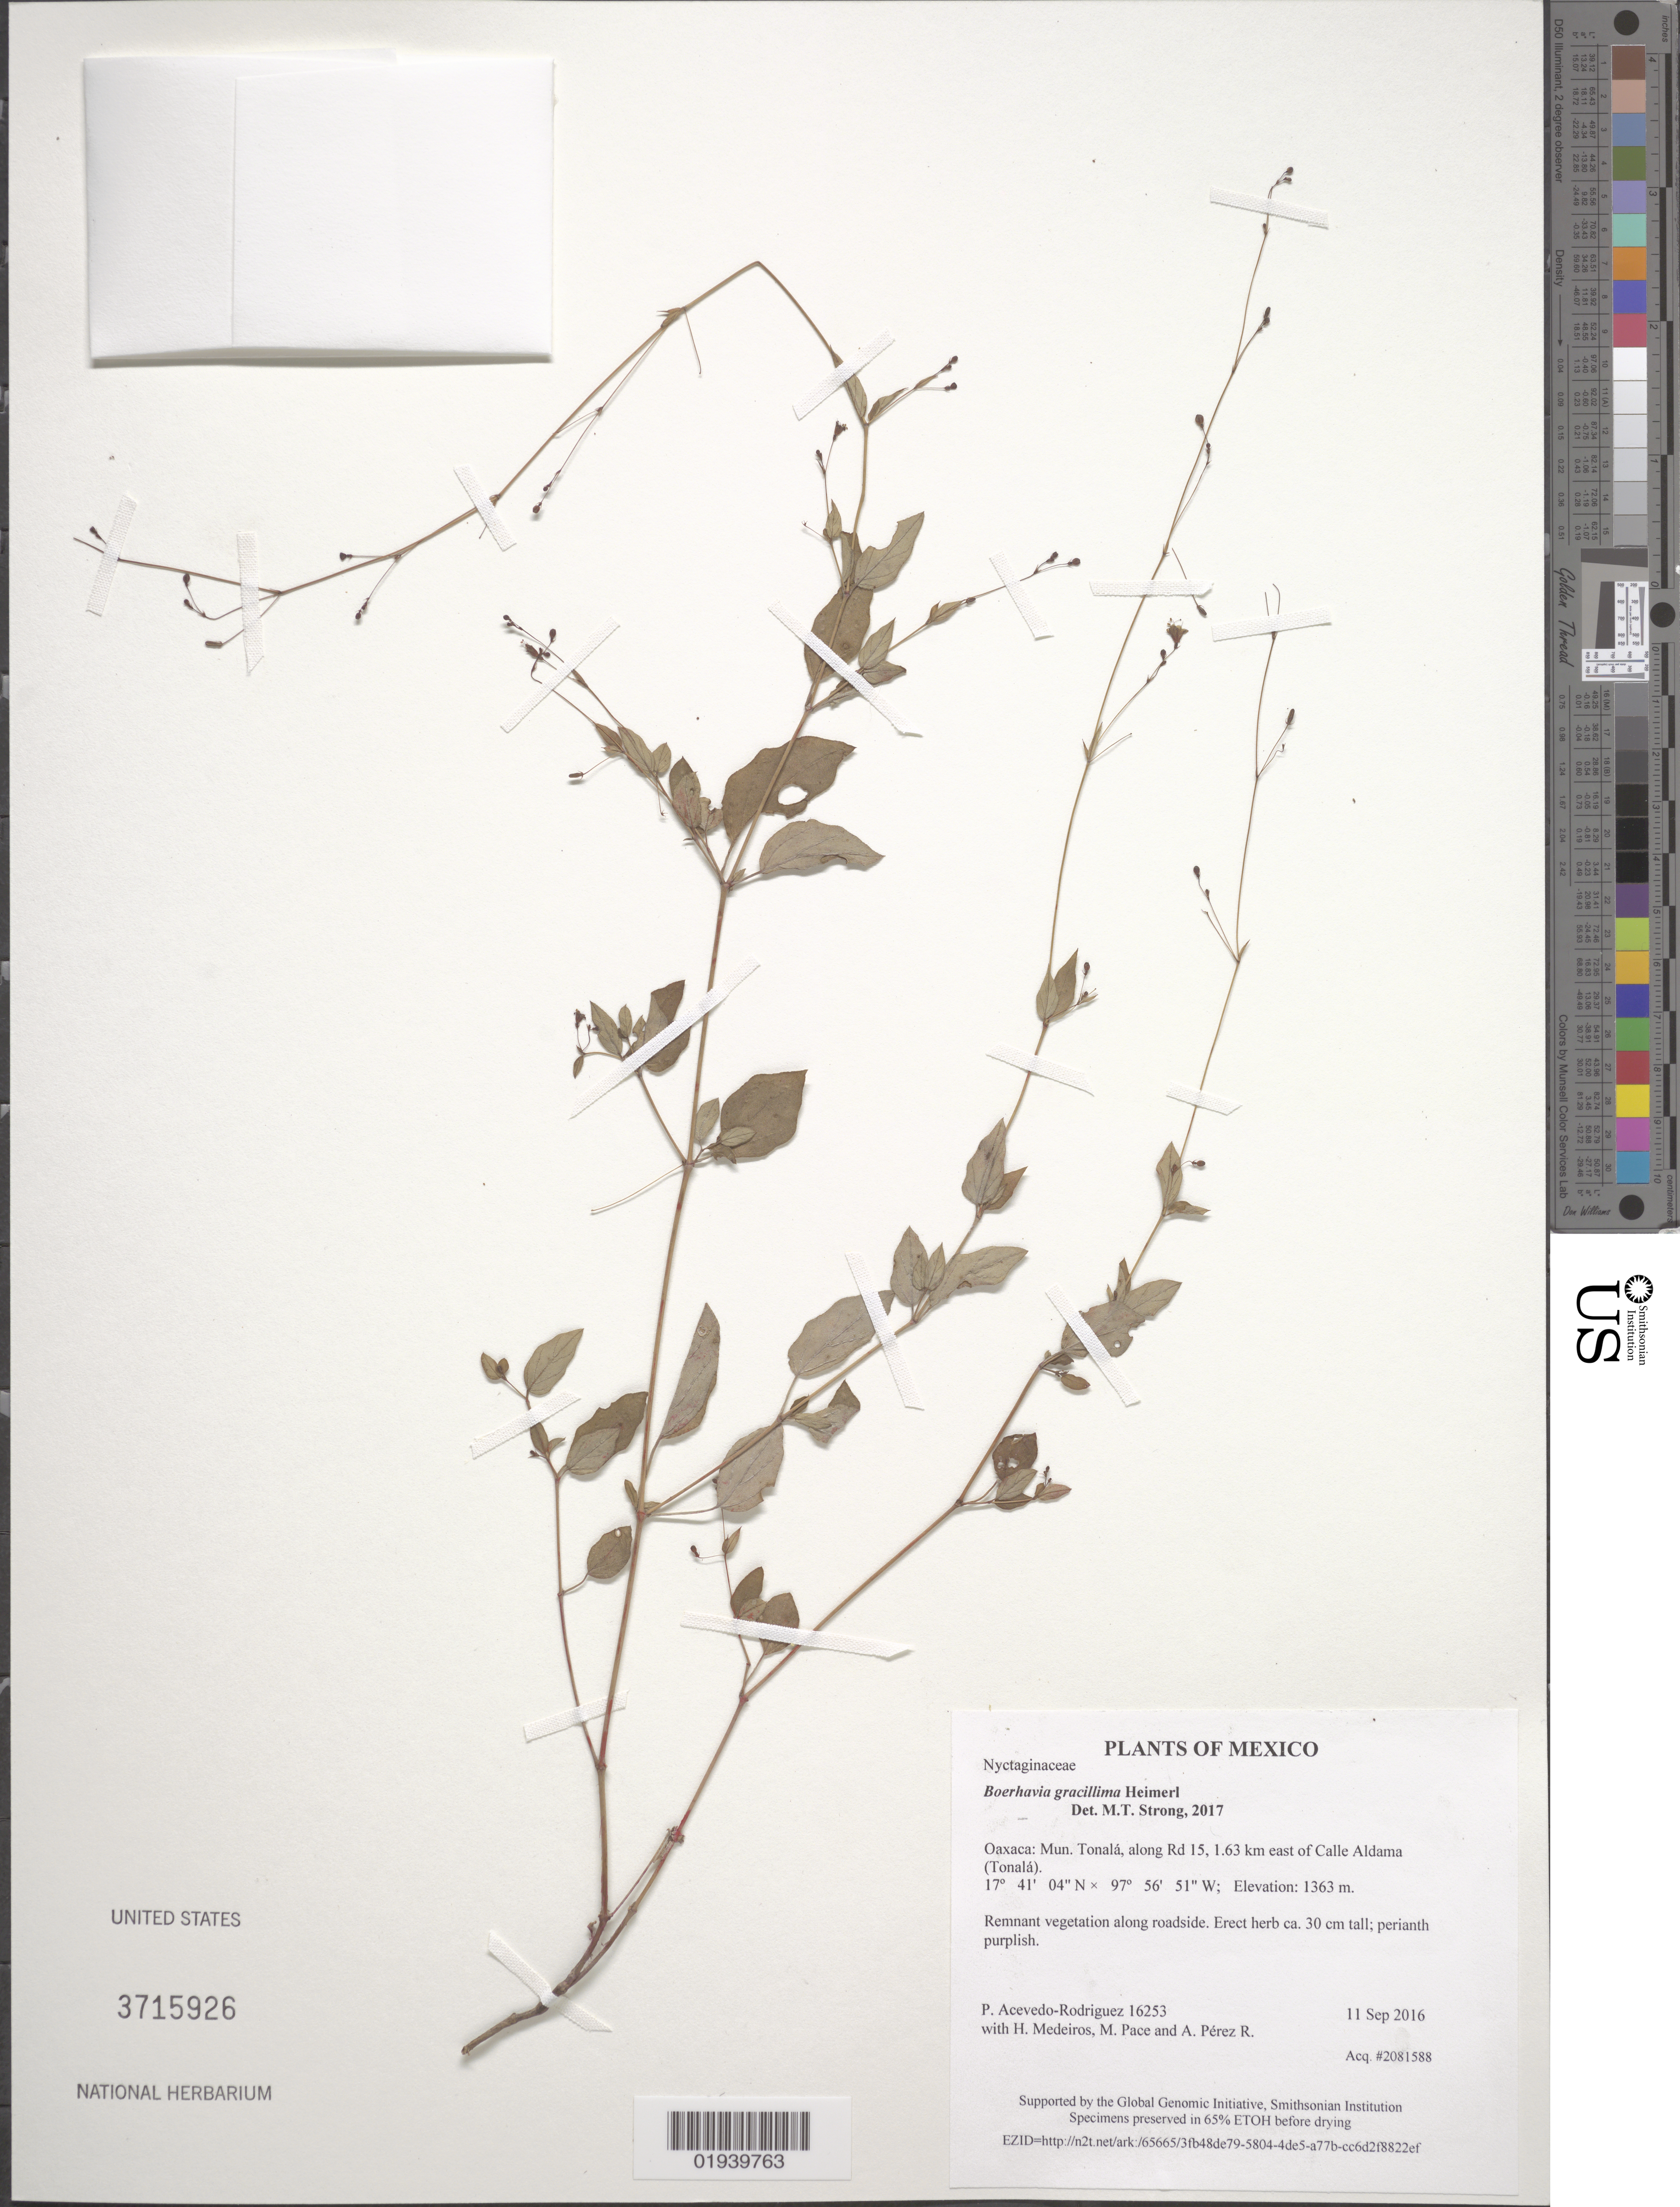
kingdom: Plantae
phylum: Tracheophyta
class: Magnoliopsida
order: Caryophyllales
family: Nyctaginaceae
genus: Boerhavia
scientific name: Boerhavia gracillima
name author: Heimerl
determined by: Strong, M. T., (US), Smithsonian Institution - National Museum of Natural History (UNITED STATES)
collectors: P. Acevedo-Rodr., H. Medeiros, M. R. Pace & A. Pérez R.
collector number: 16253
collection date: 2016-09-11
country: Mexico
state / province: Oaxaca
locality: Mun. Tonalá, along Rd 15, 1.63 km east of Calle Aldama (Tonalá).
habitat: Remnant vegetation along roadside.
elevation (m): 1363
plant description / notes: US, NY, MO, K, F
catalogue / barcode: US 3715926